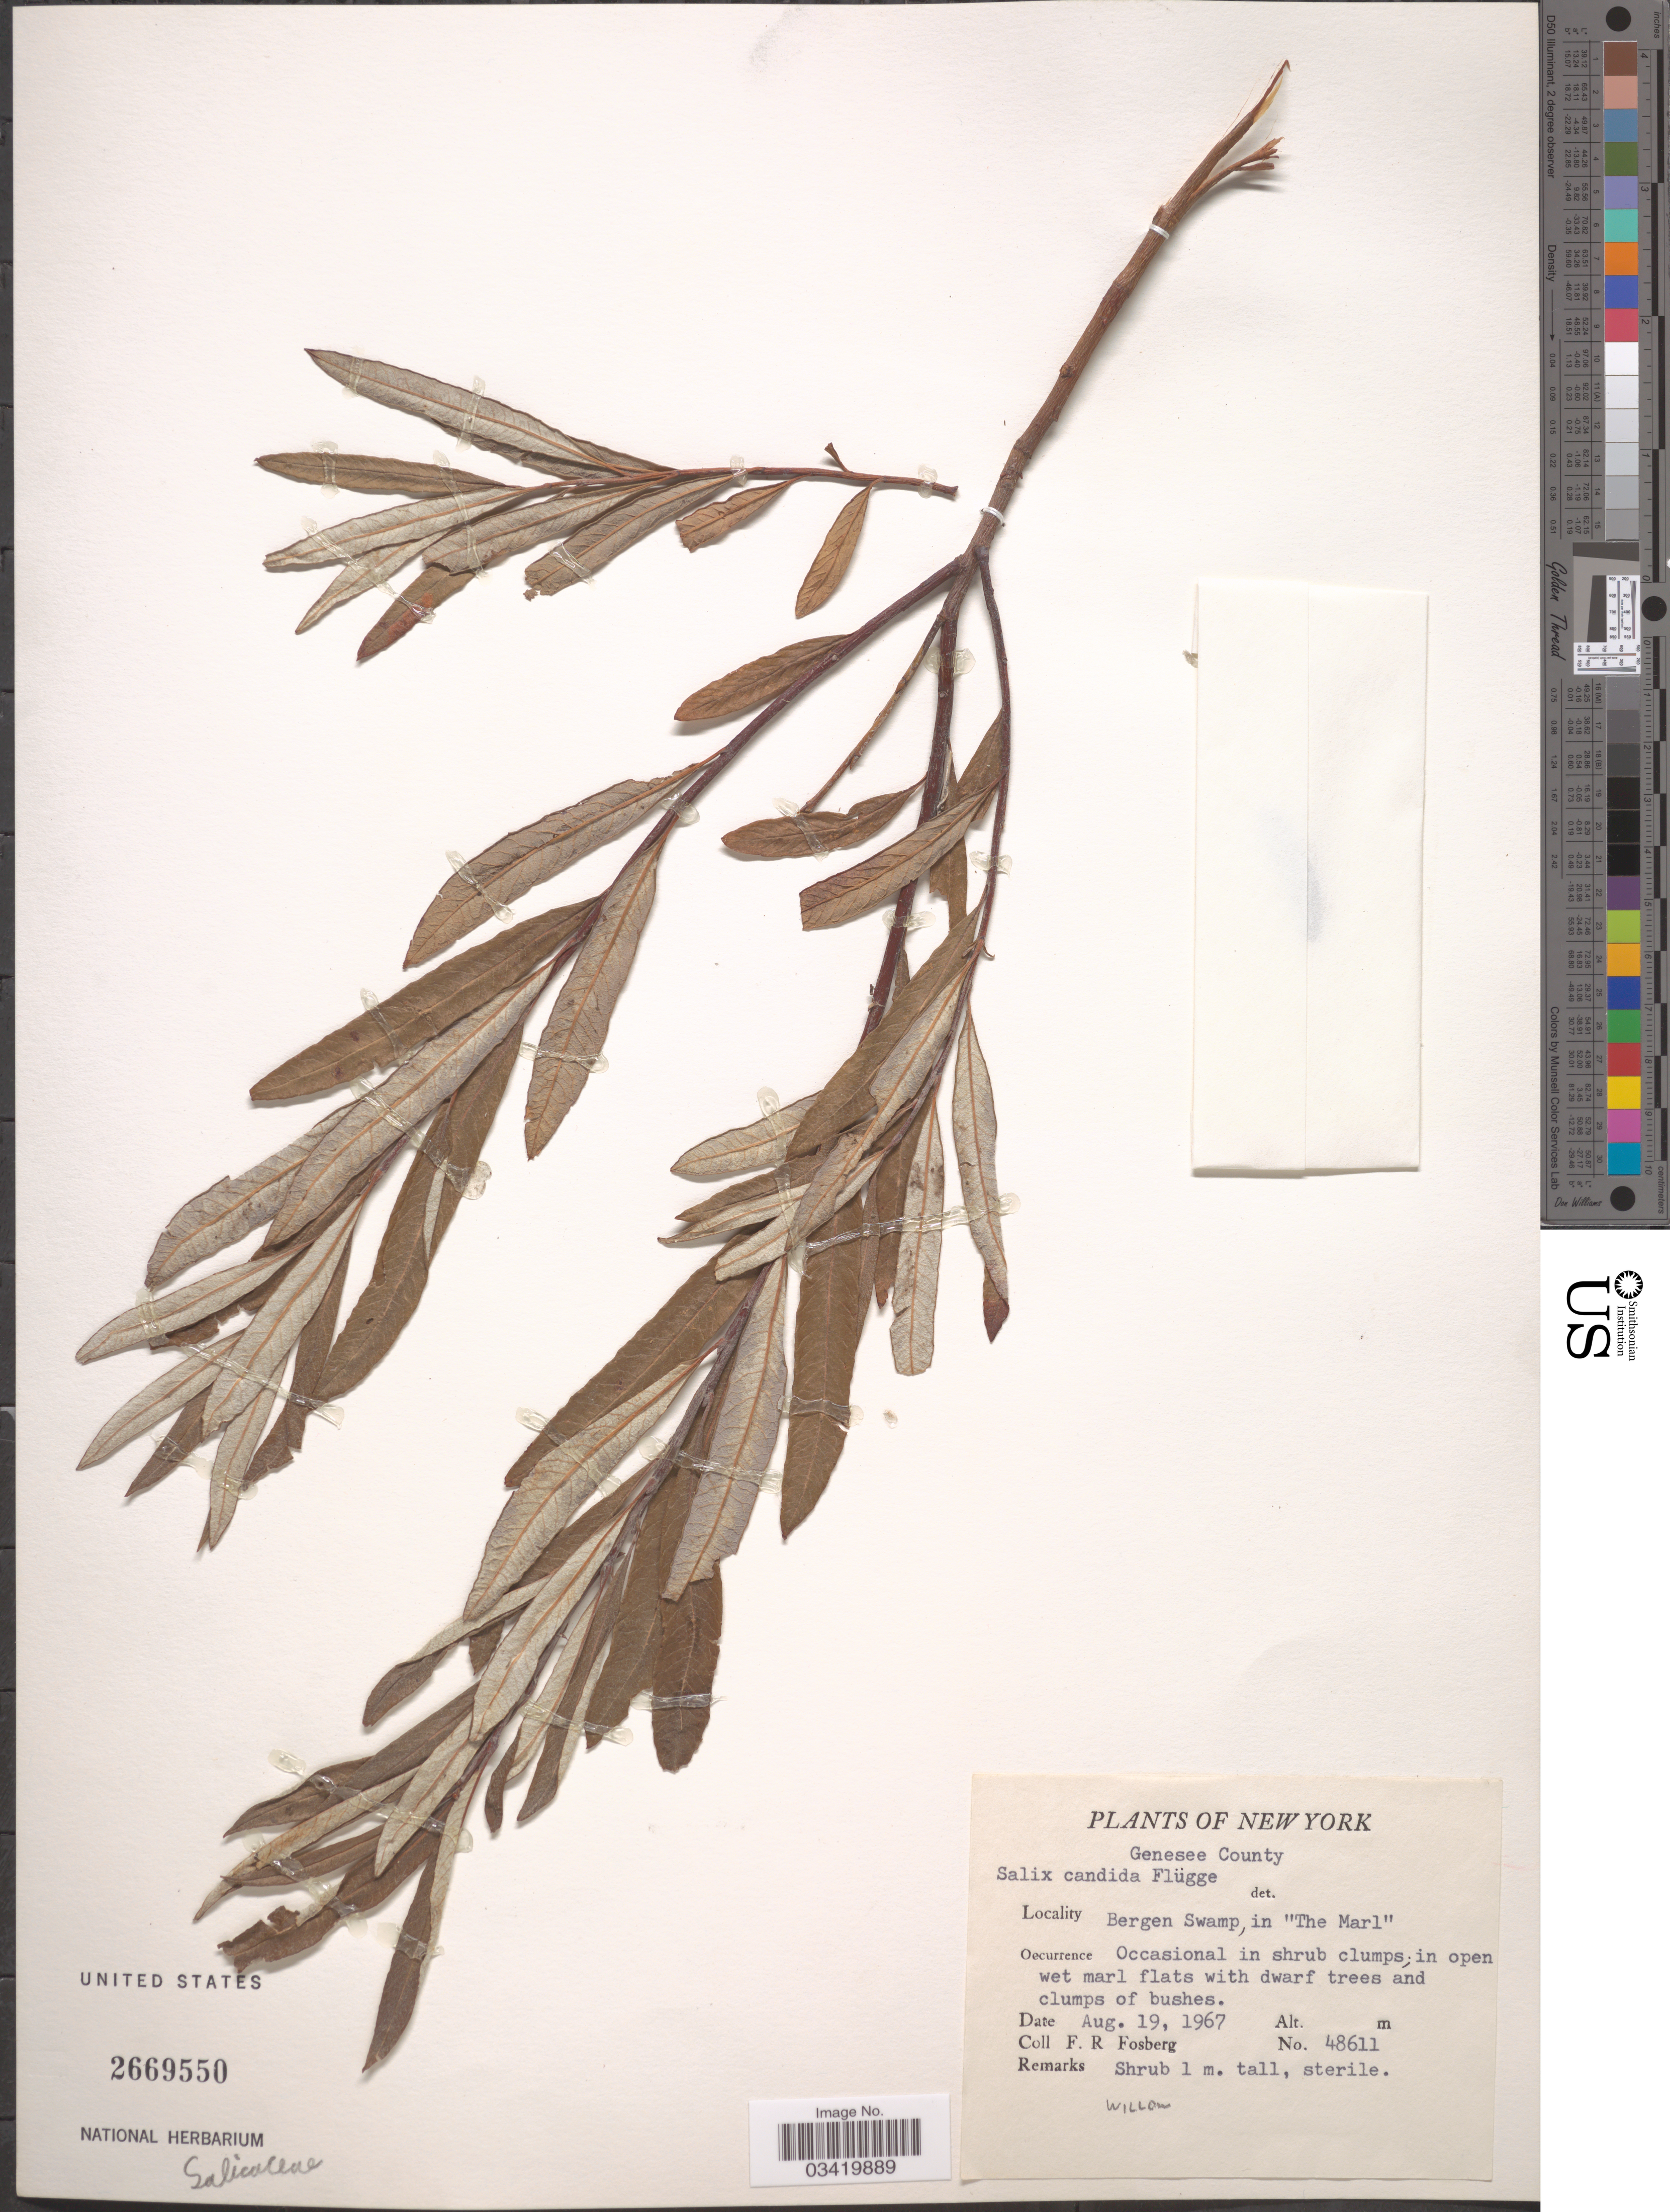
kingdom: Plantae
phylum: Tracheophyta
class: Magnoliopsida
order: Malpighiales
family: Salicaceae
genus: Salix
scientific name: Salix candida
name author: Flüggé ex Willd.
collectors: F. R. Fosberg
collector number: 48611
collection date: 1967-08-19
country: United States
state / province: New York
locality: Genesee County. Bergen Swamp, in "The Marl".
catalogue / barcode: US 2669550